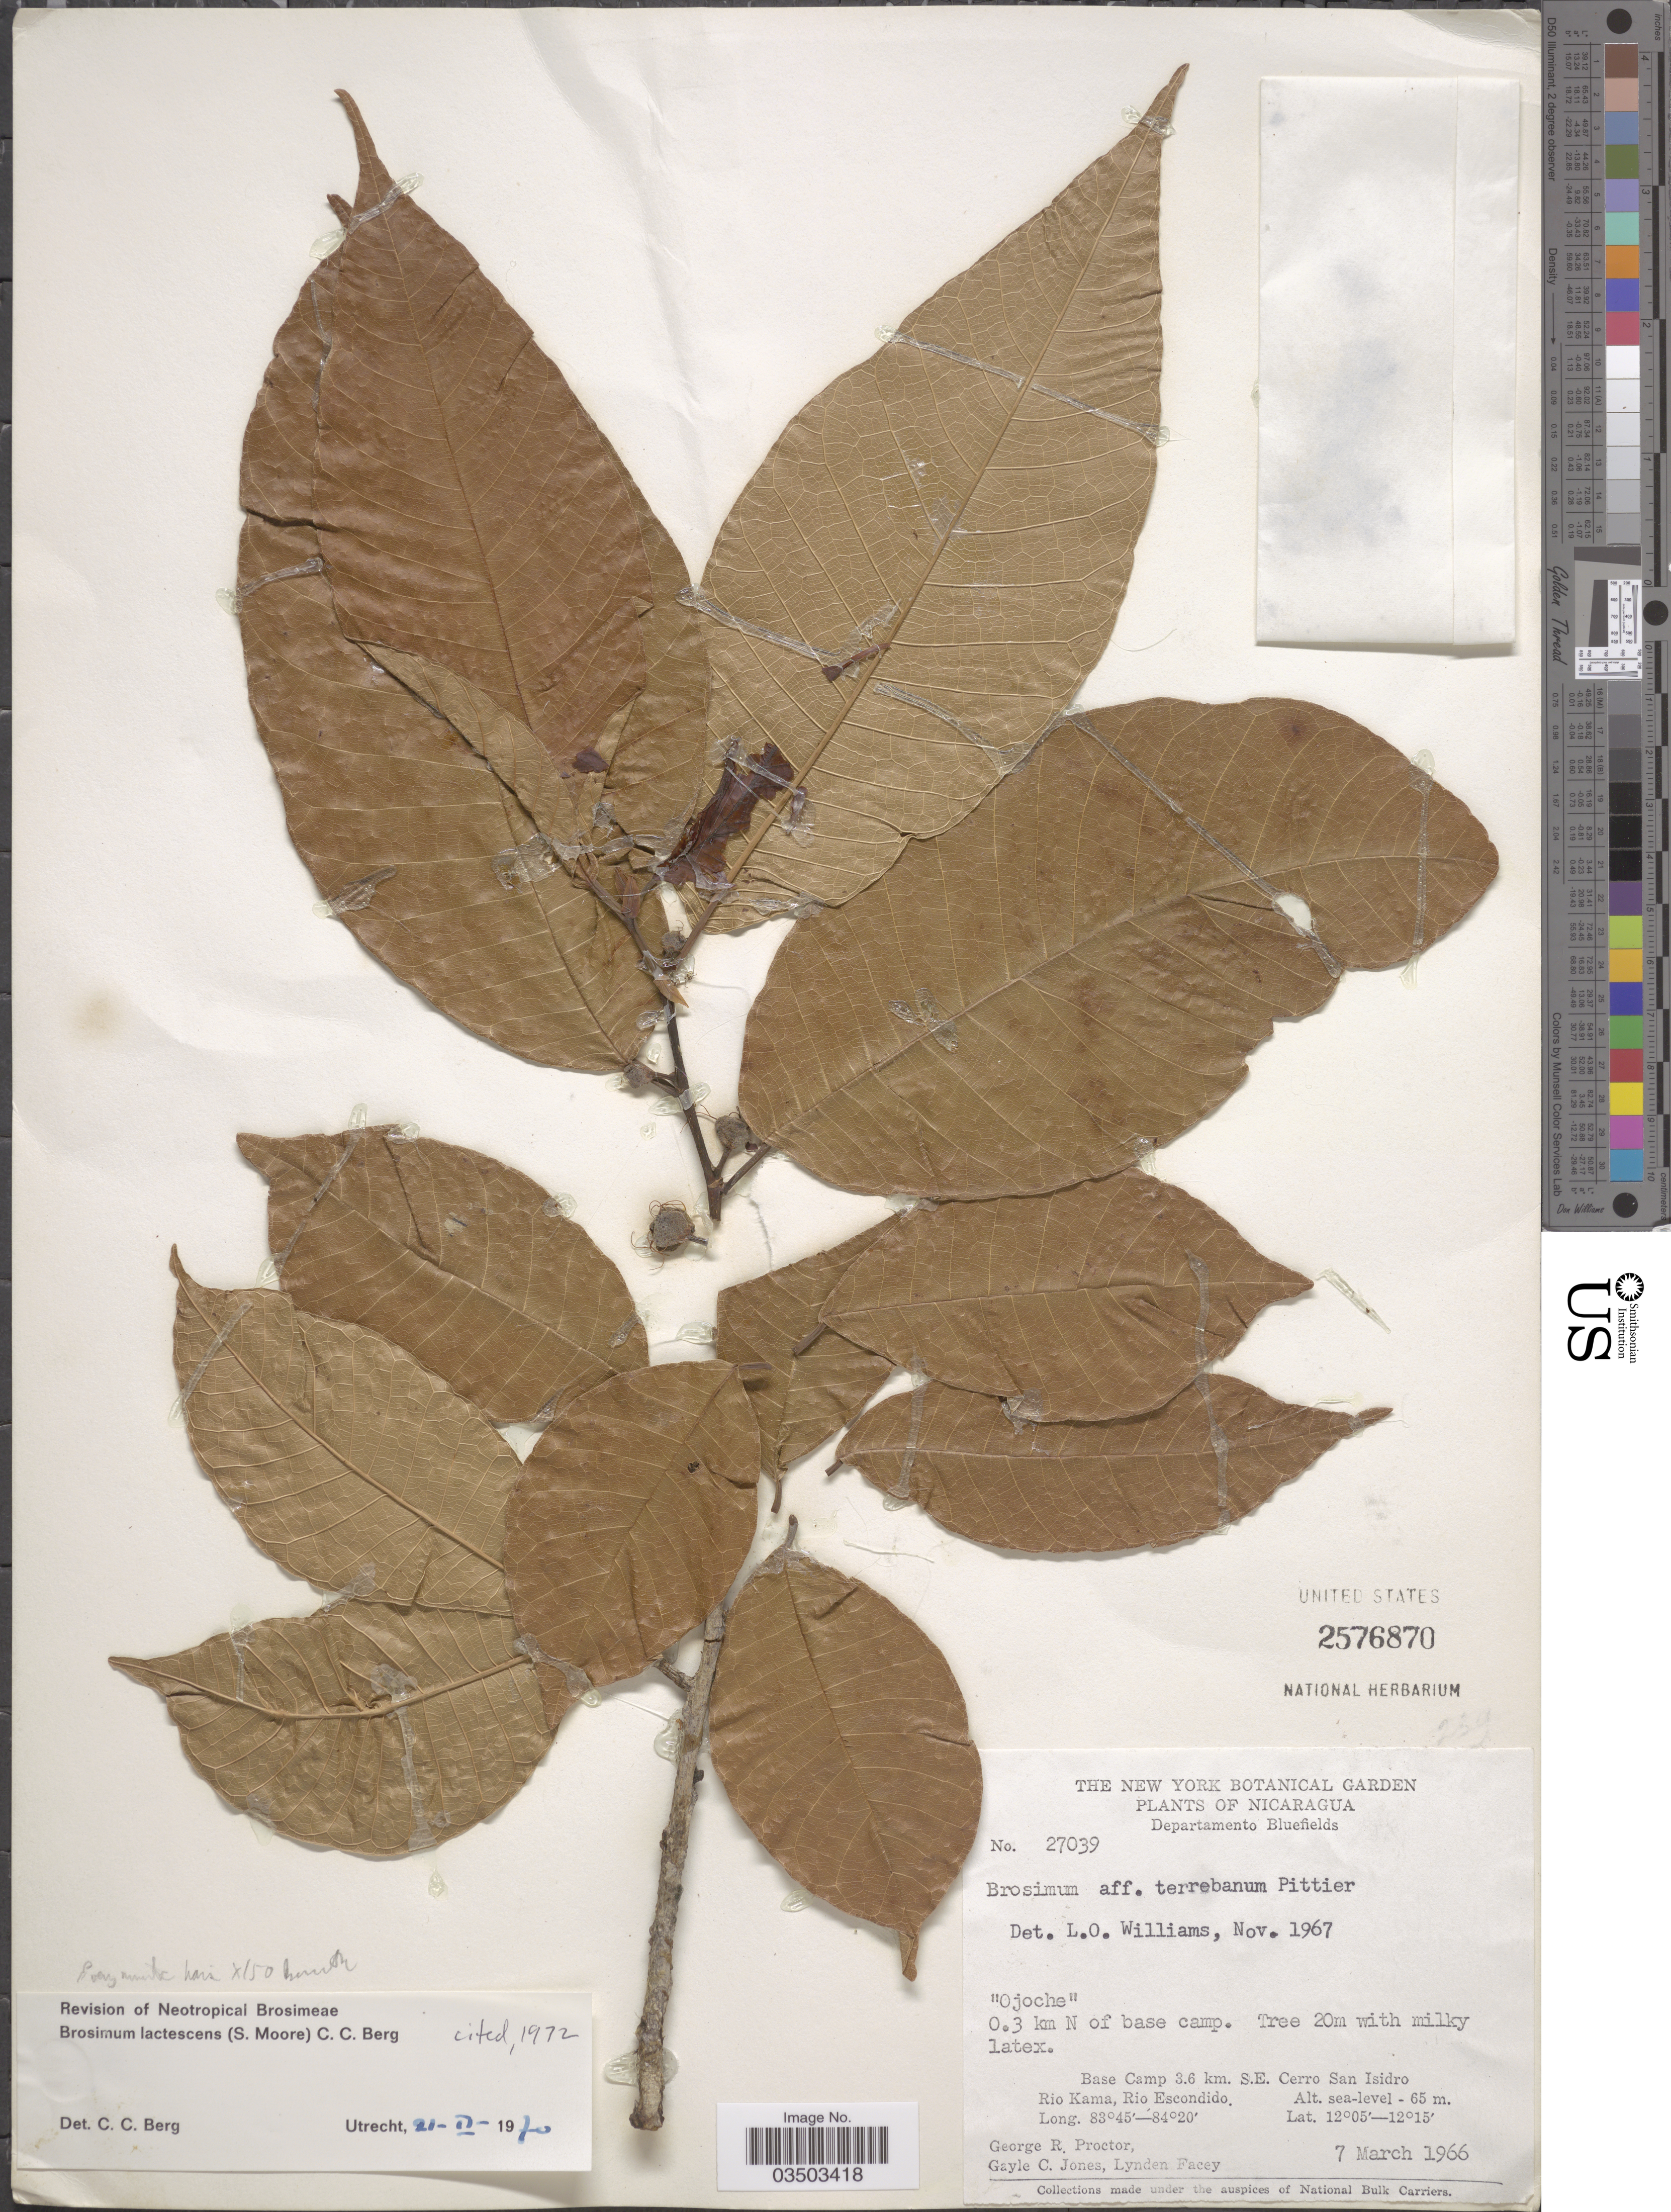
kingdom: Plantae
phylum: Tracheophyta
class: Magnoliopsida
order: Rosales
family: Moraceae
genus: Brosimum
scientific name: Brosimum lactescens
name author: (S. Moore) C.C. Berg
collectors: G. R. Proctor, G. C. Jones & L. Facey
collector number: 27039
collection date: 1966-03-07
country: Nicaragua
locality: Departamento Bluefields. 0.3 km N of base camp. Base Camp 3.6 km. S.E. Cerro San Isidro Rio Kama, Rio Escondido.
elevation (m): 0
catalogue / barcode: US 2576870